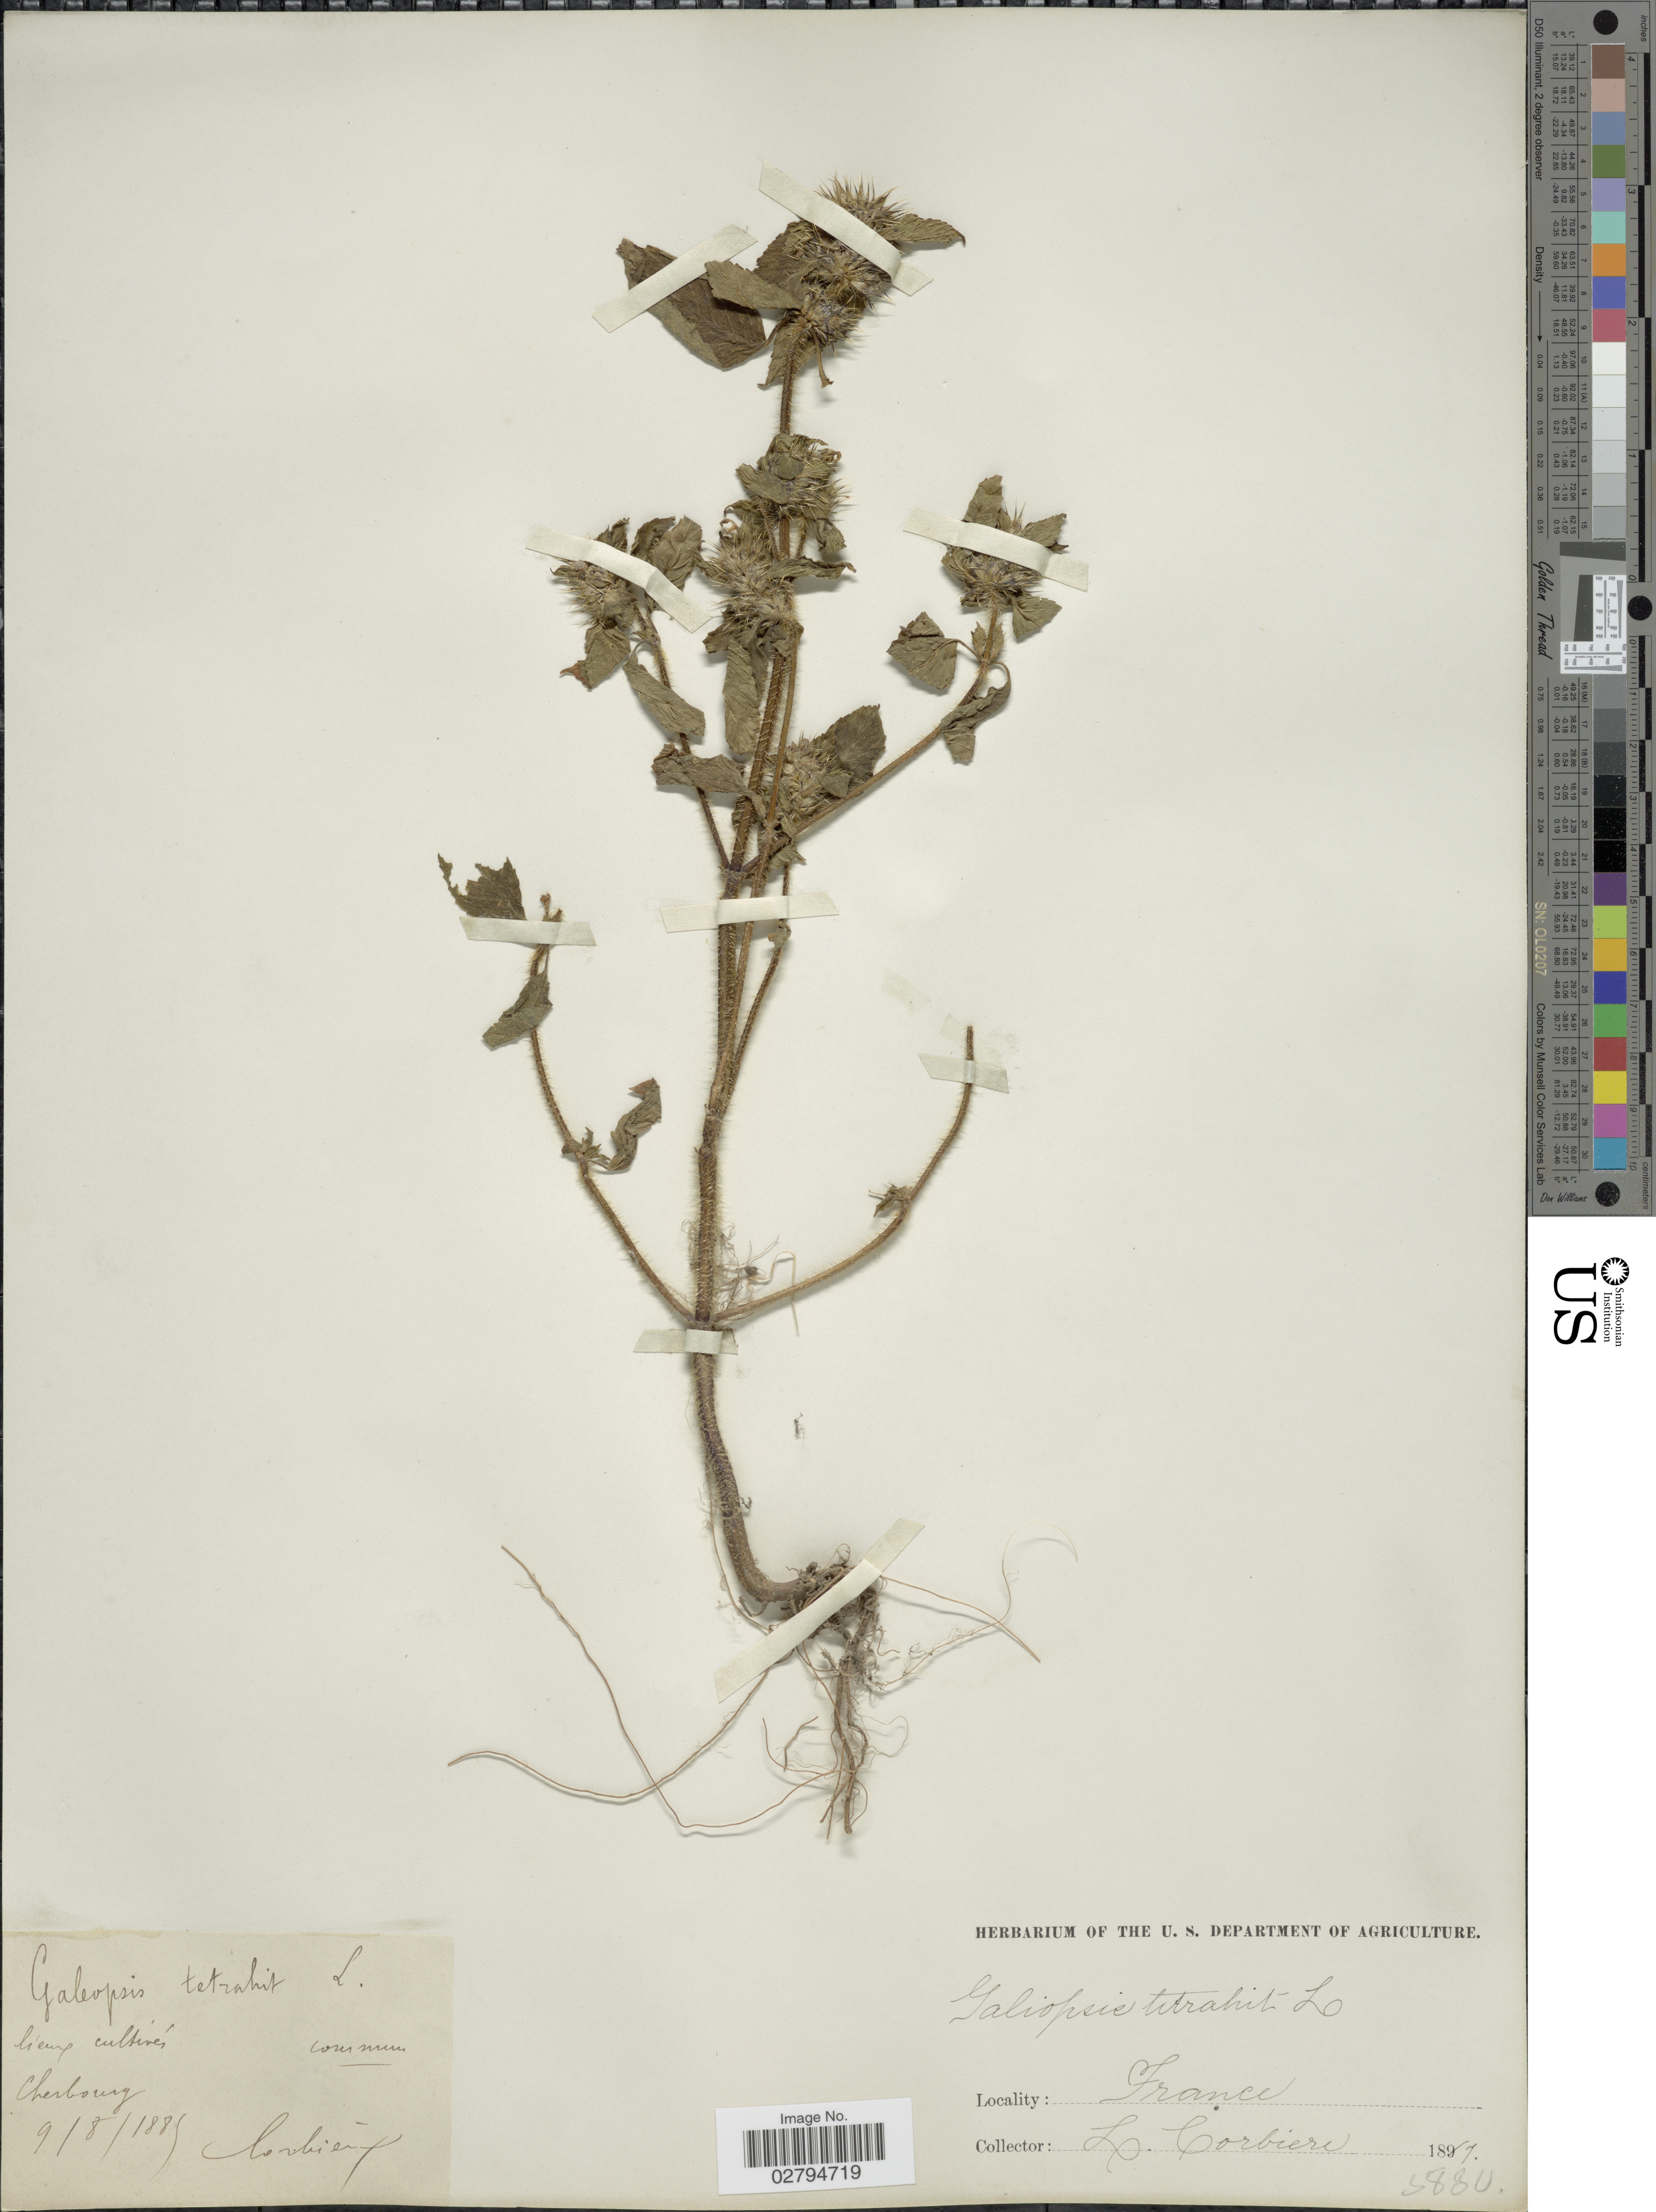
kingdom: Plantae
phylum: Tracheophyta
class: Magnoliopsida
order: Lamiales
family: Lamiaceae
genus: Galeopsis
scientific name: Galeopsis tetrahit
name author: L.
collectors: L. Corbière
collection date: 1885-08-09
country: France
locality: Cherbourg.